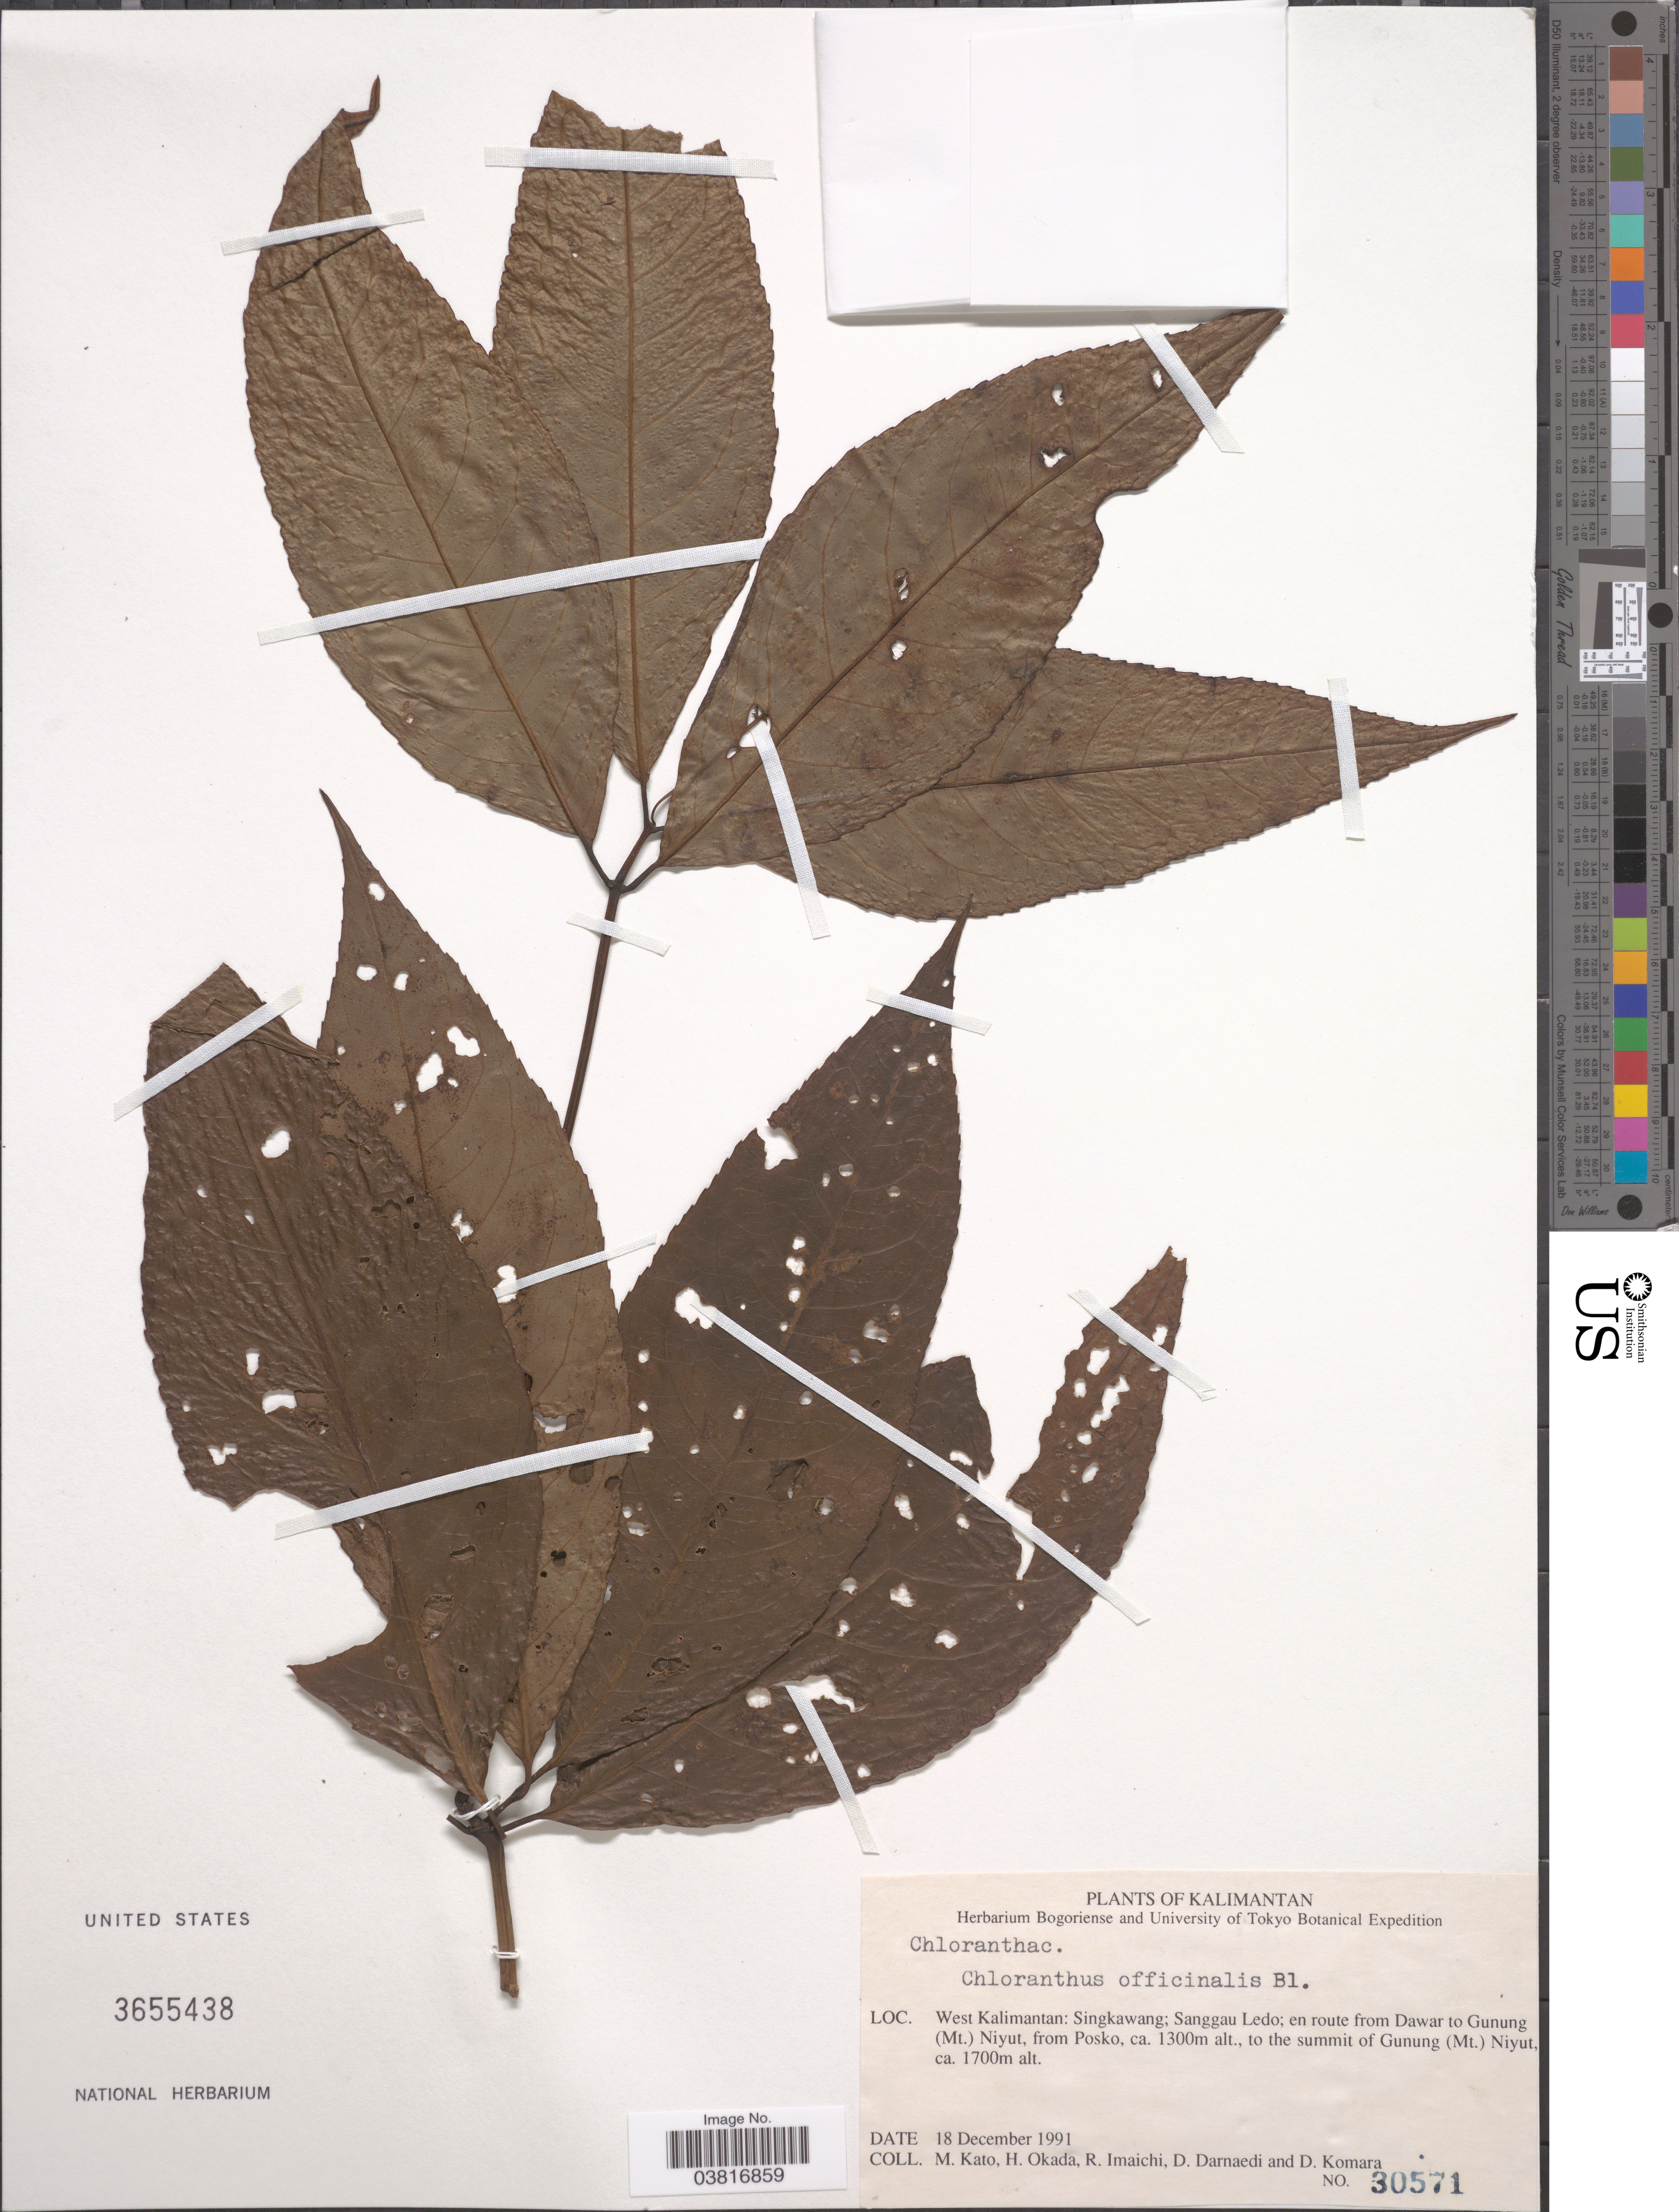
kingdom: Plantae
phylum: Tracheophyta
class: Magnoliopsida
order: Chloranthales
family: Chloranthaceae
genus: Chloranthus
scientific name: Chloranthus erectus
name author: (Buch.-Ham.) Verdc.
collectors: M. Kato, H. Okada, R. Imaichi, D. Darnaedi & D. Komara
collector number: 30571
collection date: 1991-12-18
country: Indonesia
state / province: Kalimantan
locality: West Kalimantan: Singkawang; Sanggau Ledo; en route from Dawar to Gunung (Mt.) Niyut, from Posko, to the summit of Gunung (Mt.) Niyut.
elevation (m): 1300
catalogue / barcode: US 3655438